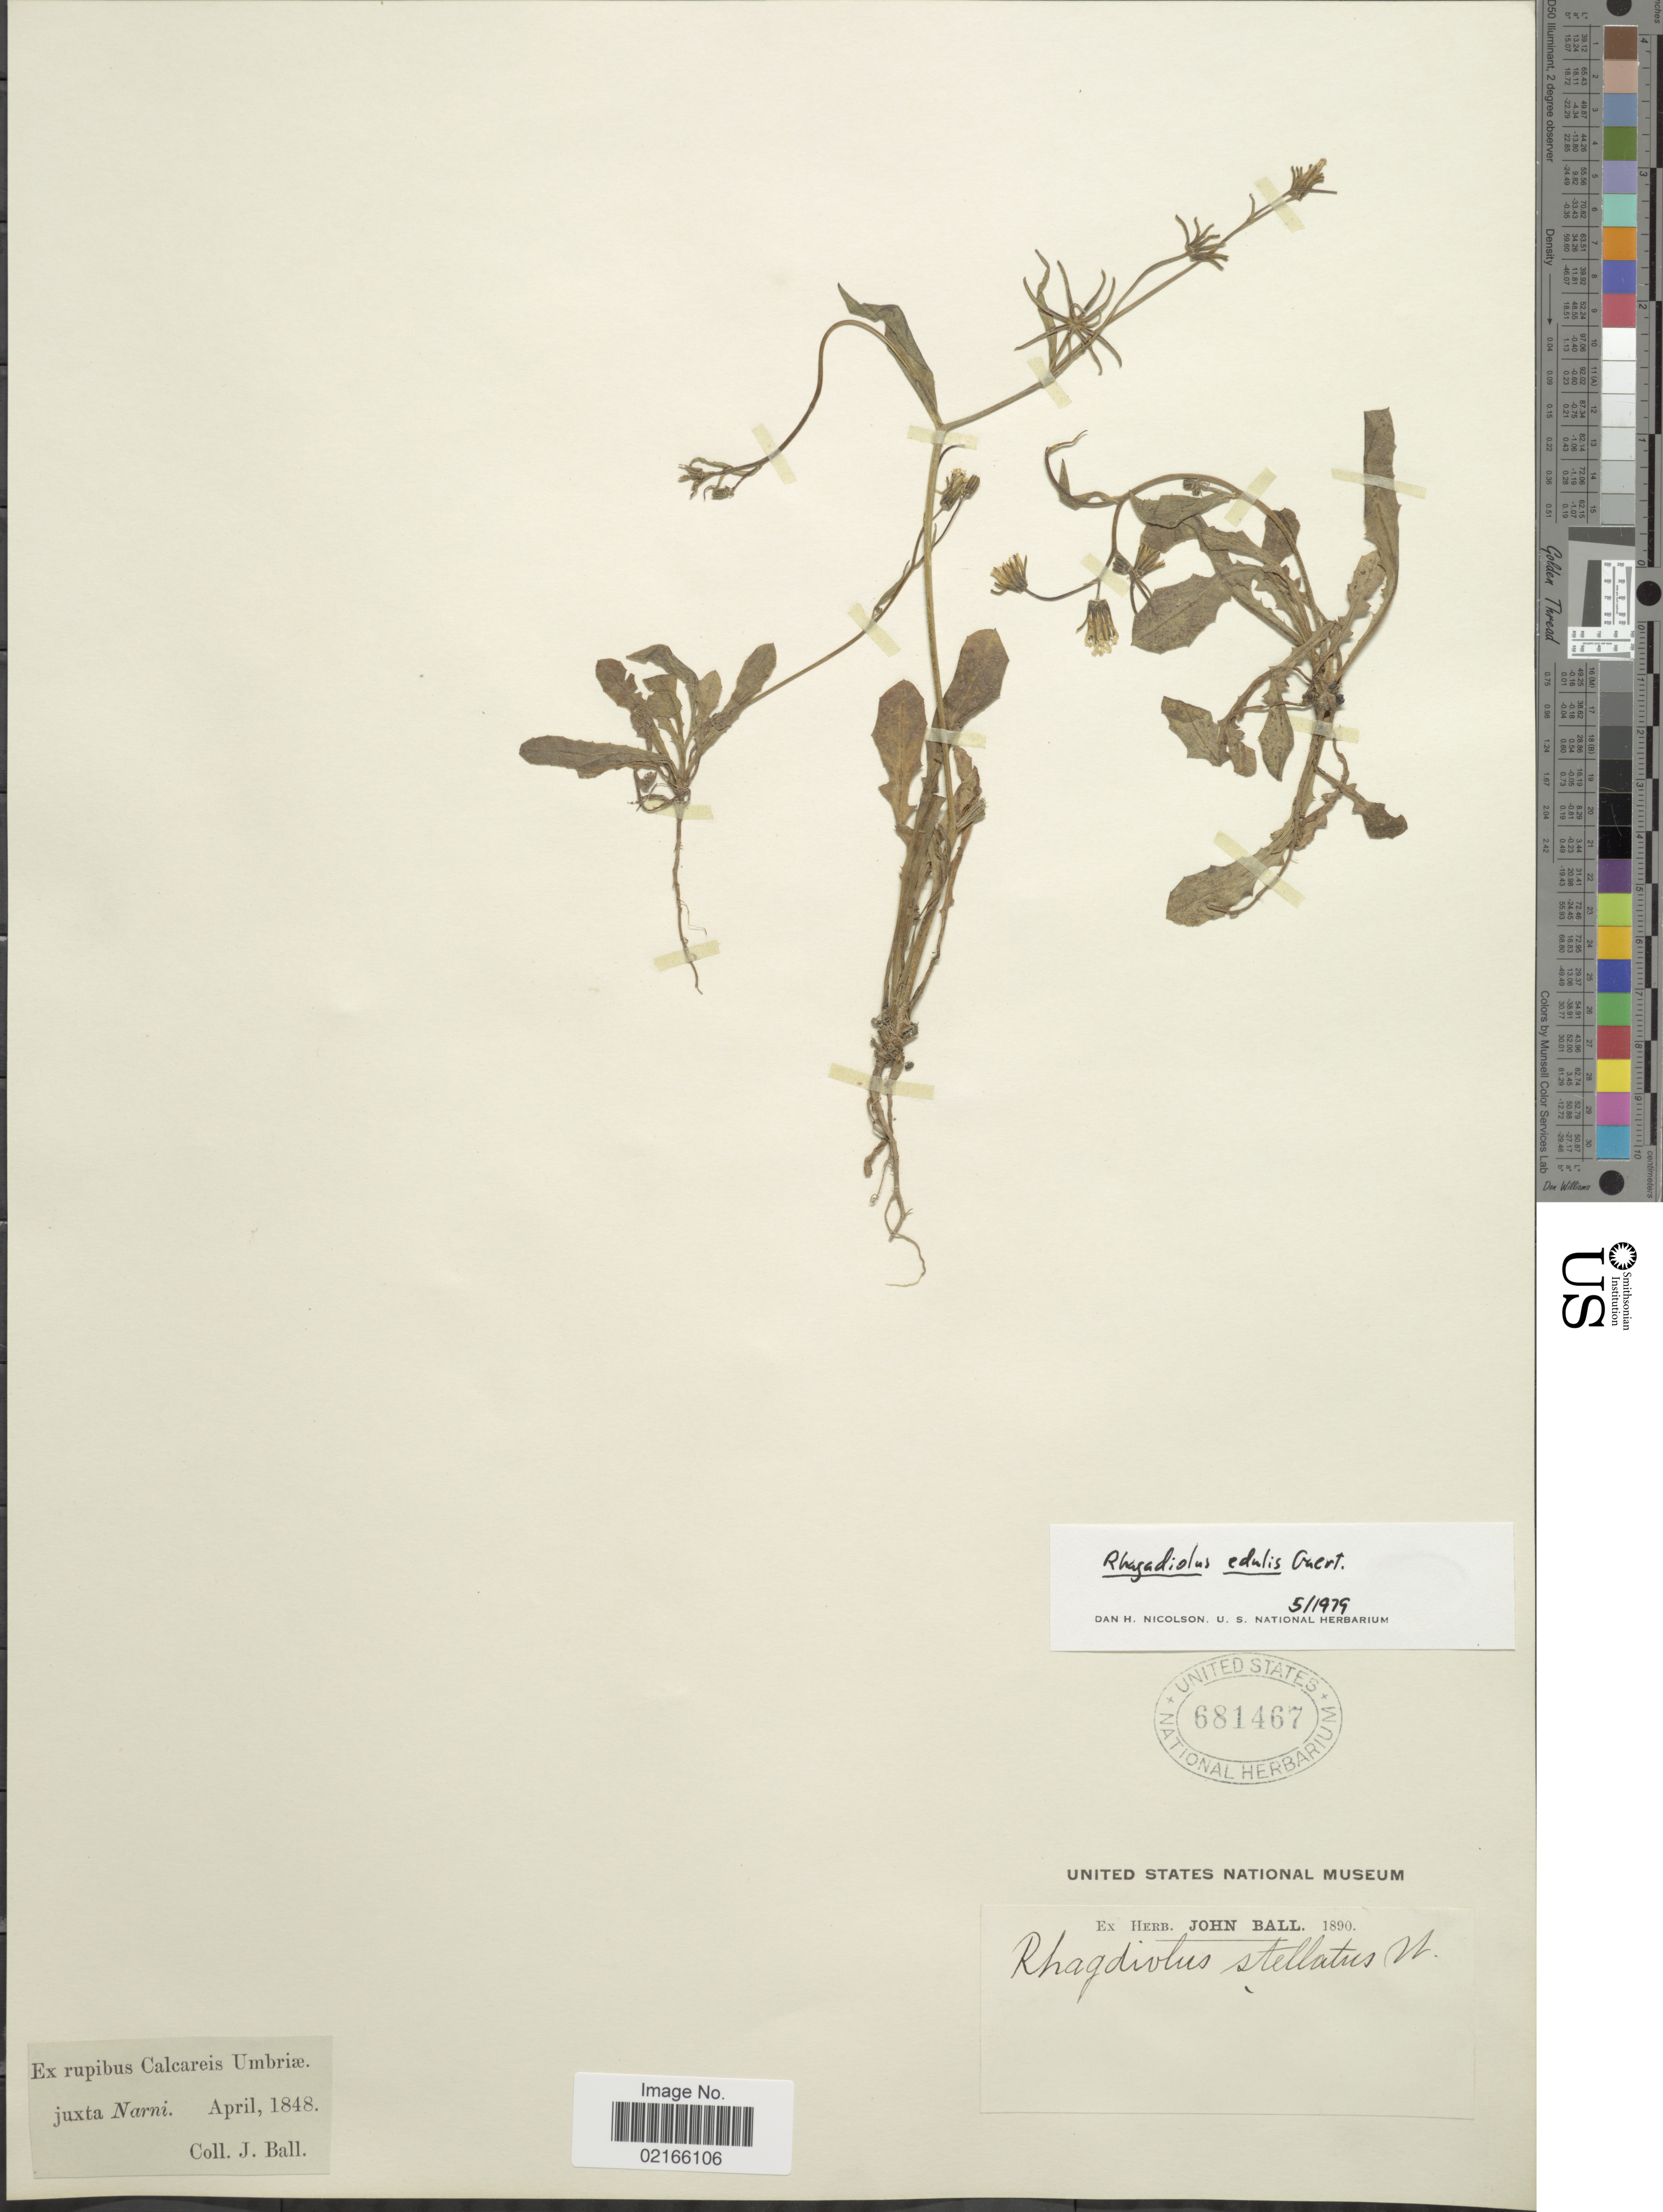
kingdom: Plantae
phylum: Tracheophyta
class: Magnoliopsida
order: Asterales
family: Asteraceae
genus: Rhagadiolus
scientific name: Rhagadiolus edulis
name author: Gaertn.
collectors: J. Ball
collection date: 1848-04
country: Italy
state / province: Umbria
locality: Ex rupibus Calcareis Umbriae juxta Narni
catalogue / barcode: US 681467